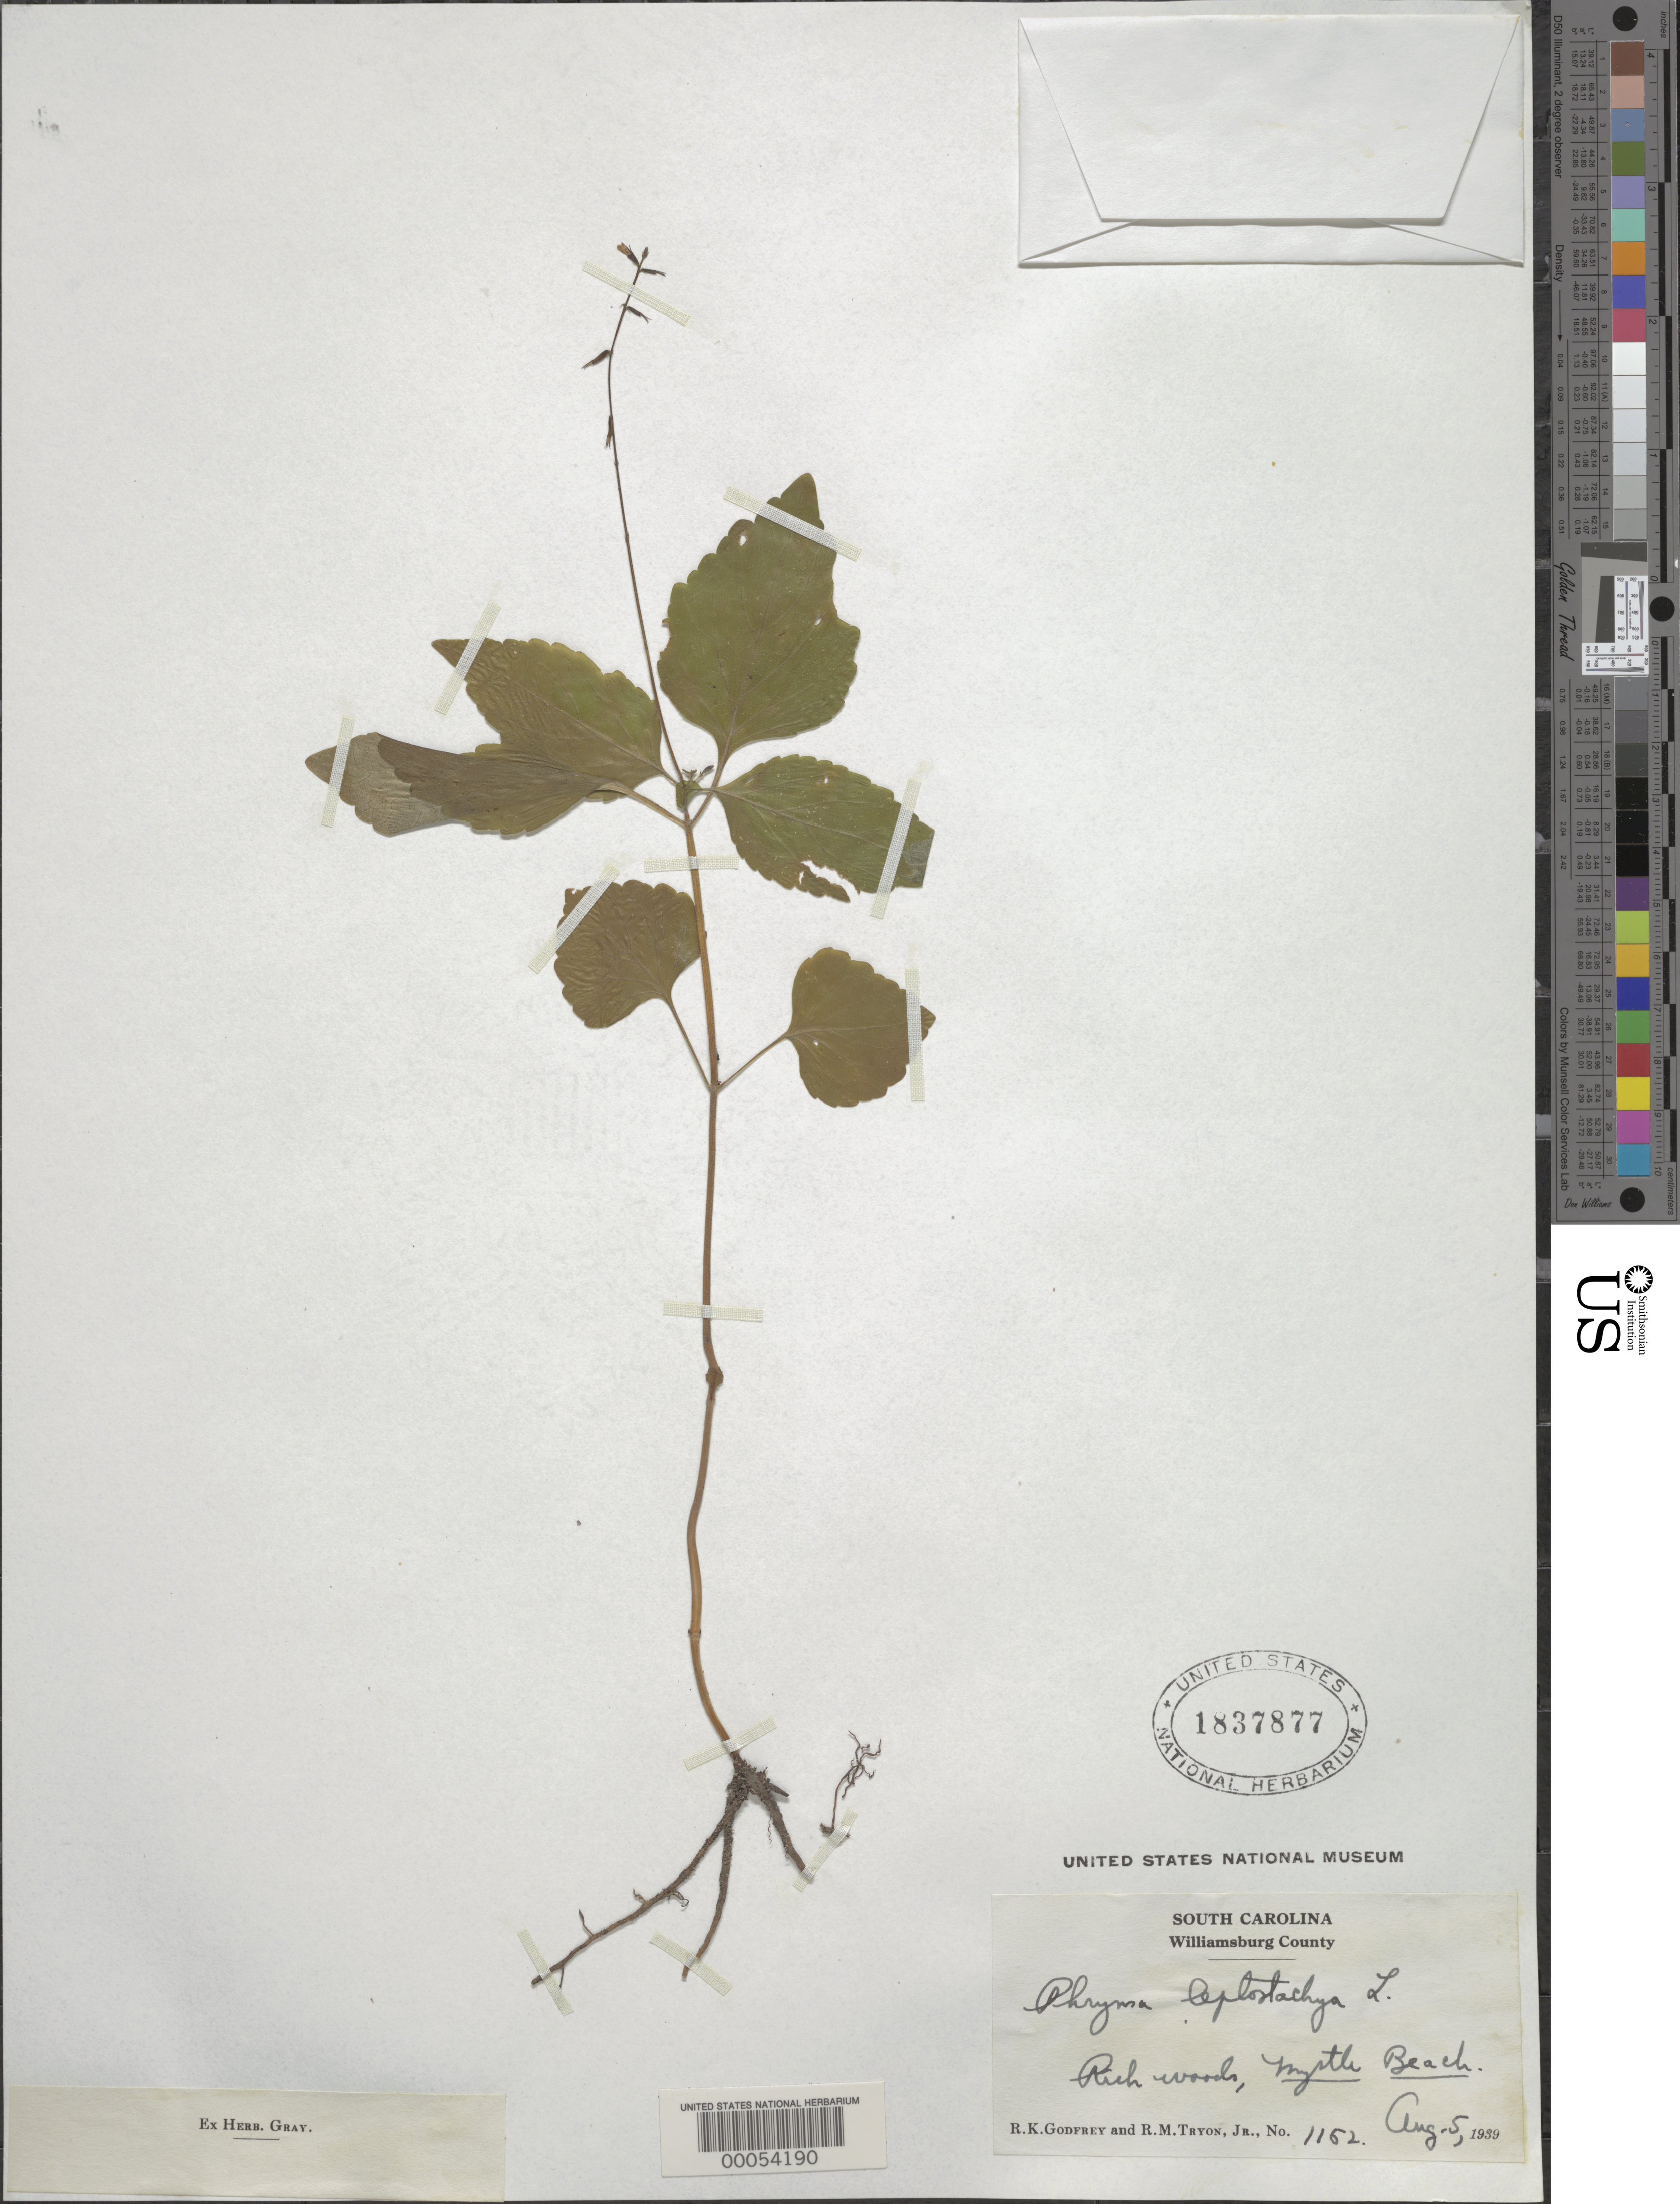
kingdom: Plantae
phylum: Tracheophyta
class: Magnoliopsida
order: Lamiales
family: Phrymaceae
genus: Phryma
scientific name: Phryma leptostachya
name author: L.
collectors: R. K. Godfrey & R. M. Tryon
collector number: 1152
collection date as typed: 05 Aug 1939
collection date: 1939-08-05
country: United States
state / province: South Carolina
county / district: Williamsburg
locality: Myrtle beach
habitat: In rich woods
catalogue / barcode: US 1837877